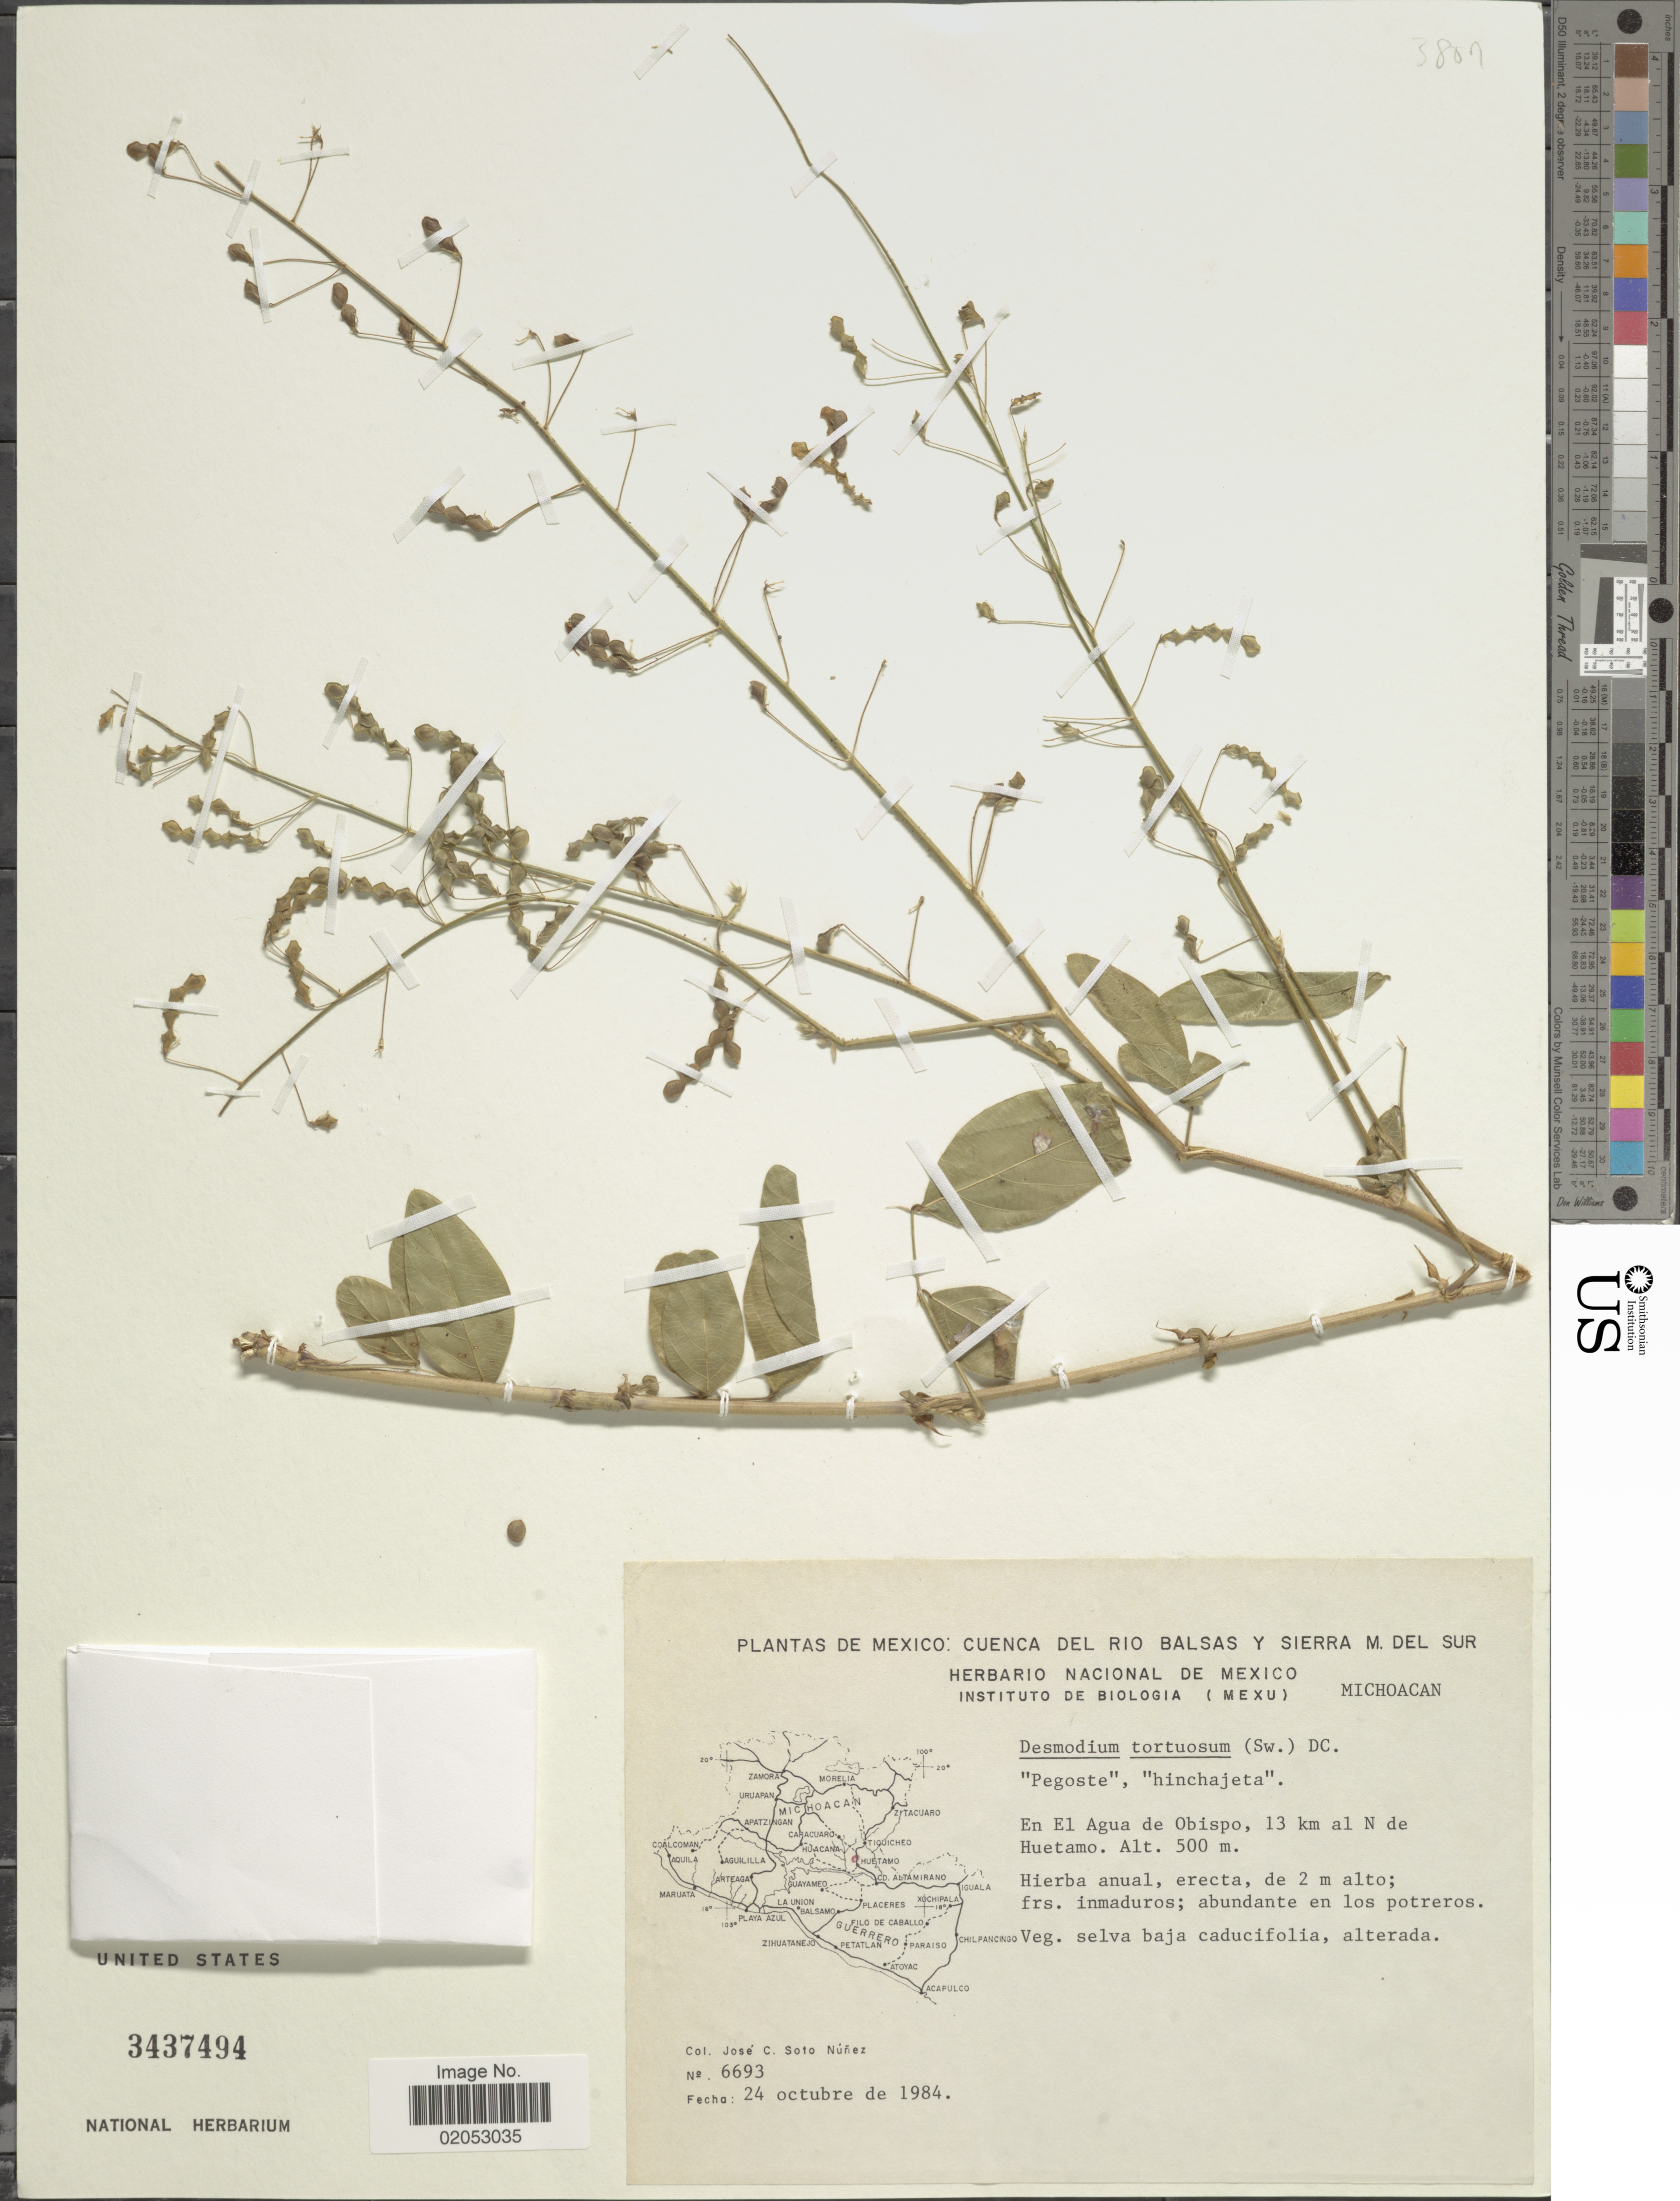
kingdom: Plantae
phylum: Tracheophyta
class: Magnoliopsida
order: Fabales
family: Fabaceae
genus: Desmodium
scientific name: Desmodium tortuosum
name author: (Sw.) DC.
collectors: J. Soto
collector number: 6693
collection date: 1984-10-24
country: Mexico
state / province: Michoacán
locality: Cuenca del Rio Balsas y Sierra M. del Sur. En El Agua de Obispo, 13 km al N de Huetamo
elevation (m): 500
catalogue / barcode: US 3437494